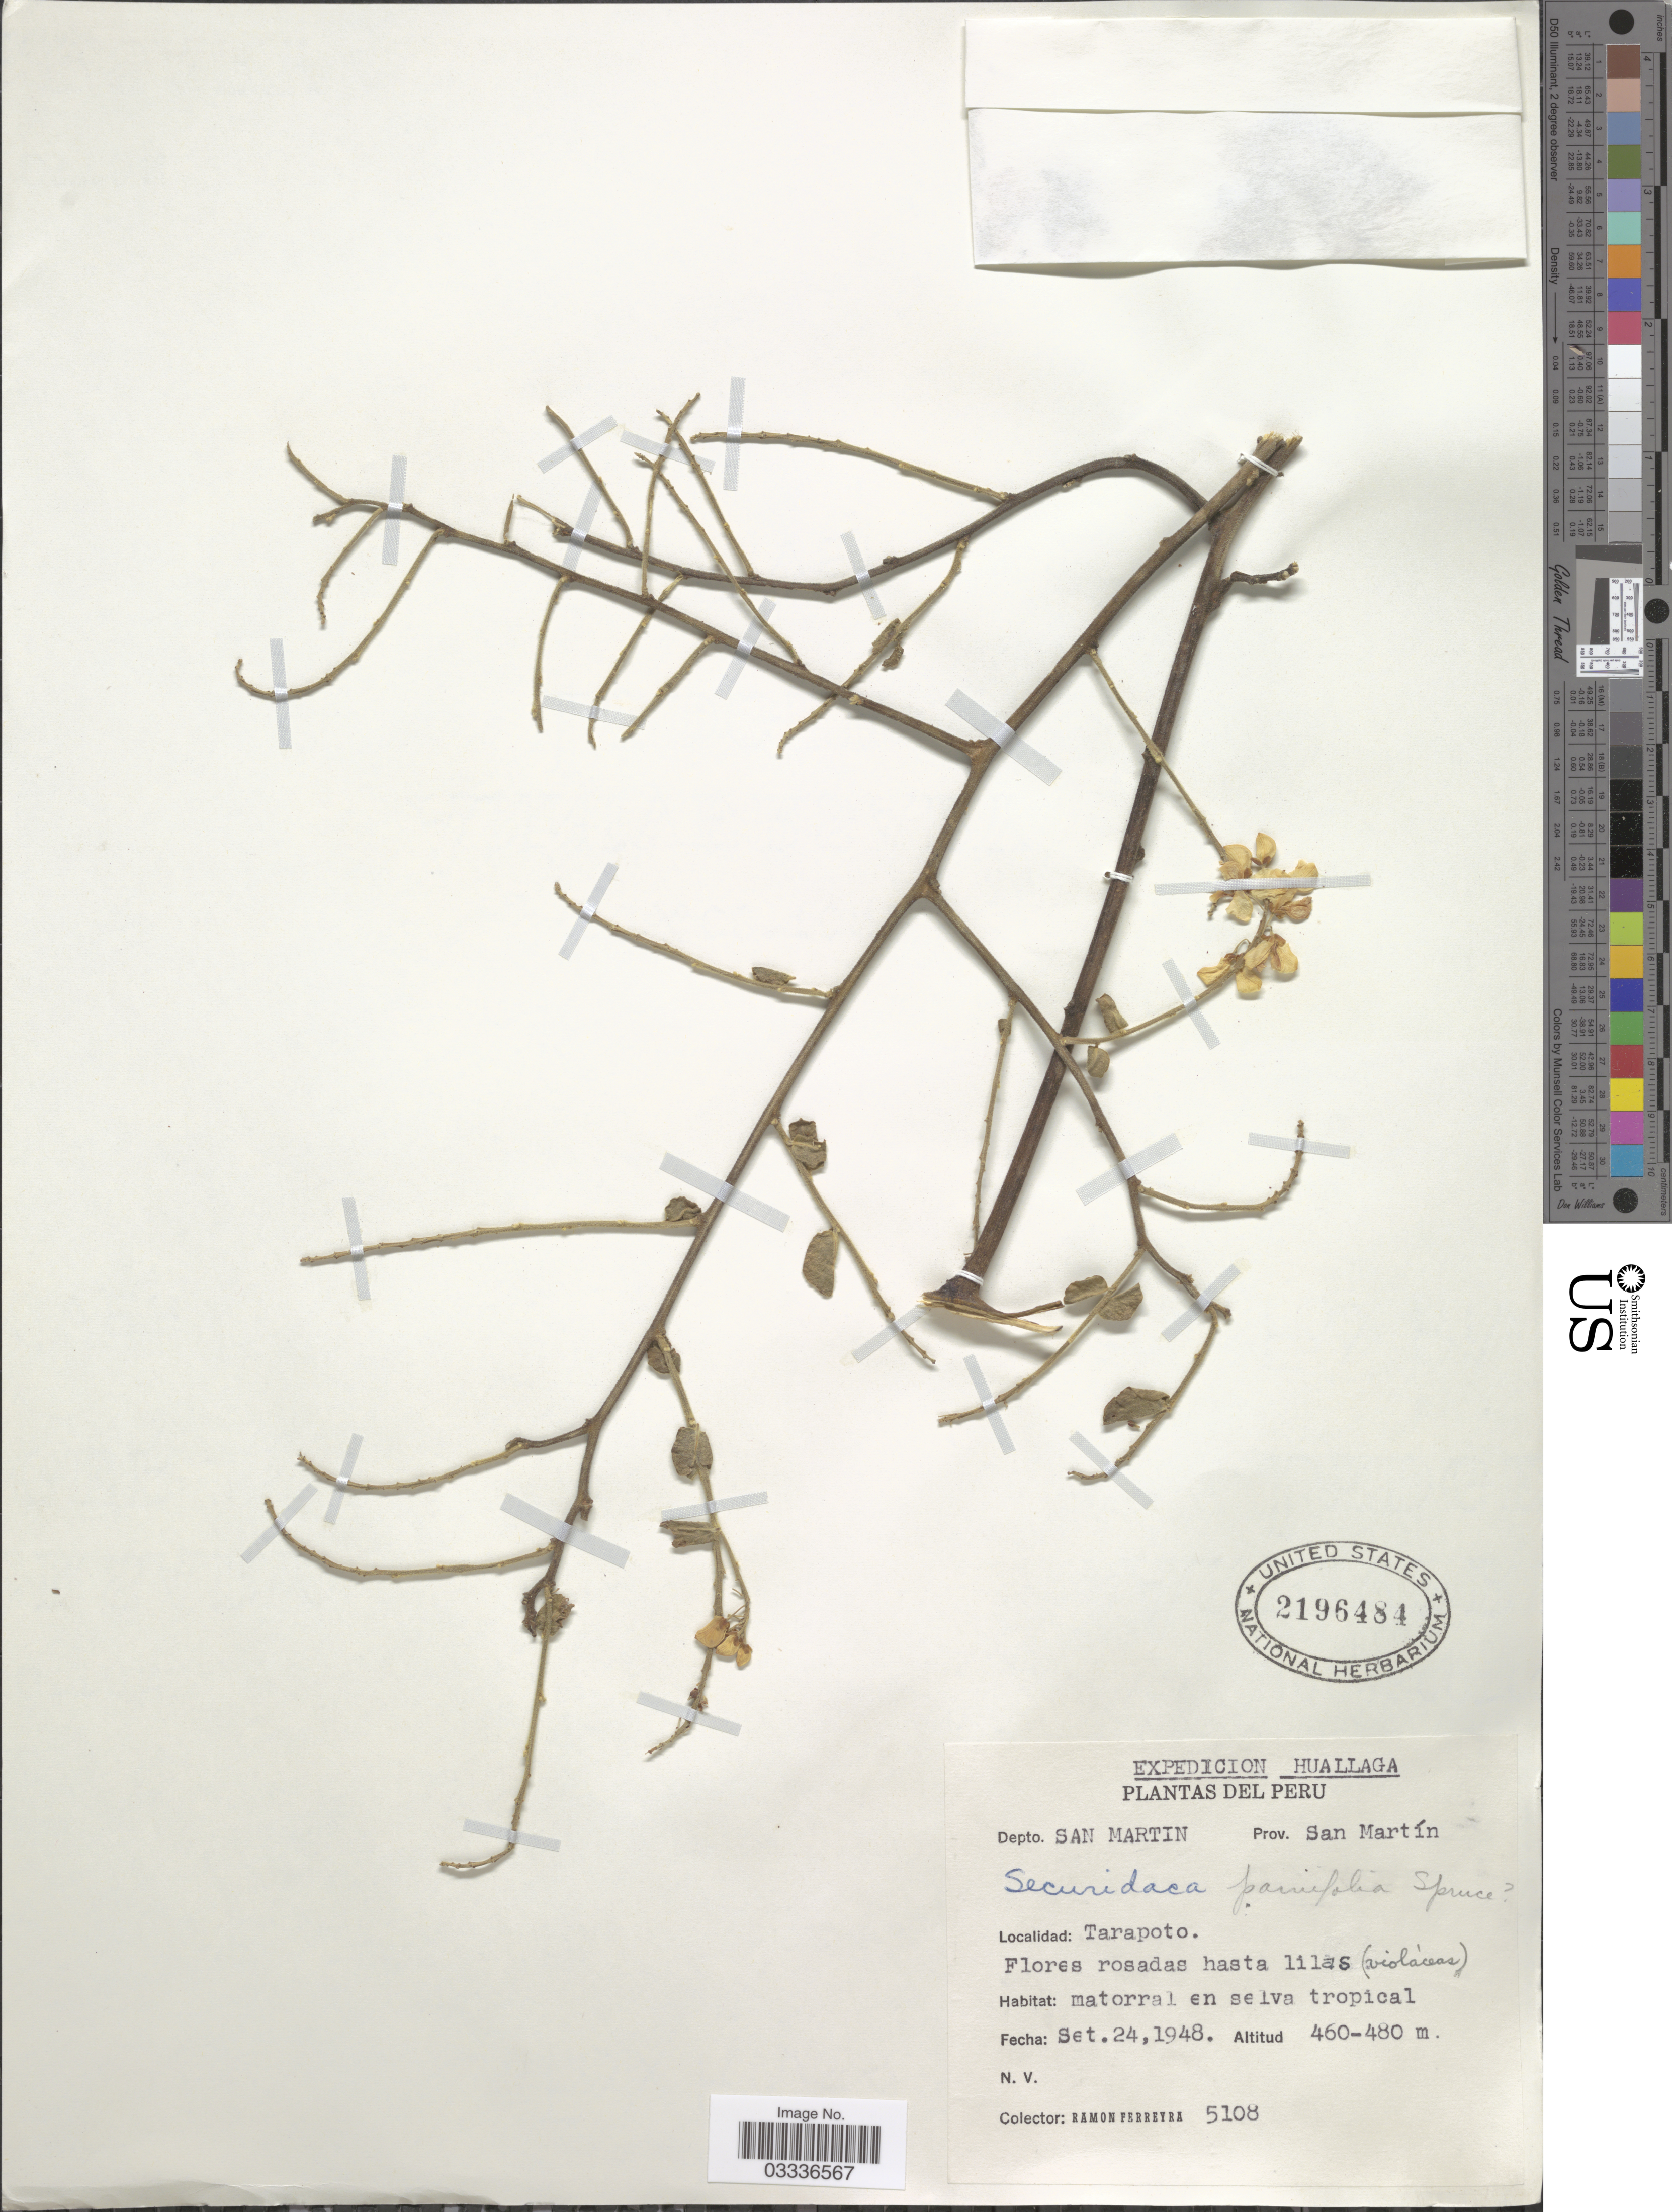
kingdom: Plantae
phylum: Tracheophyta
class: Magnoliopsida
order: Fabales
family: Polygalaceae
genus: Securidaca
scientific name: Securidaca rivinifolia var. parvifolia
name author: A.W. Benn.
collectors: R. A. Ferreyra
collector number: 5108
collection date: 1948-09-24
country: Peru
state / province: San Martín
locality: Depto. San Martin. Prov. San Martín. Tarapoto.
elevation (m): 460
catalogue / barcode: US 2196484